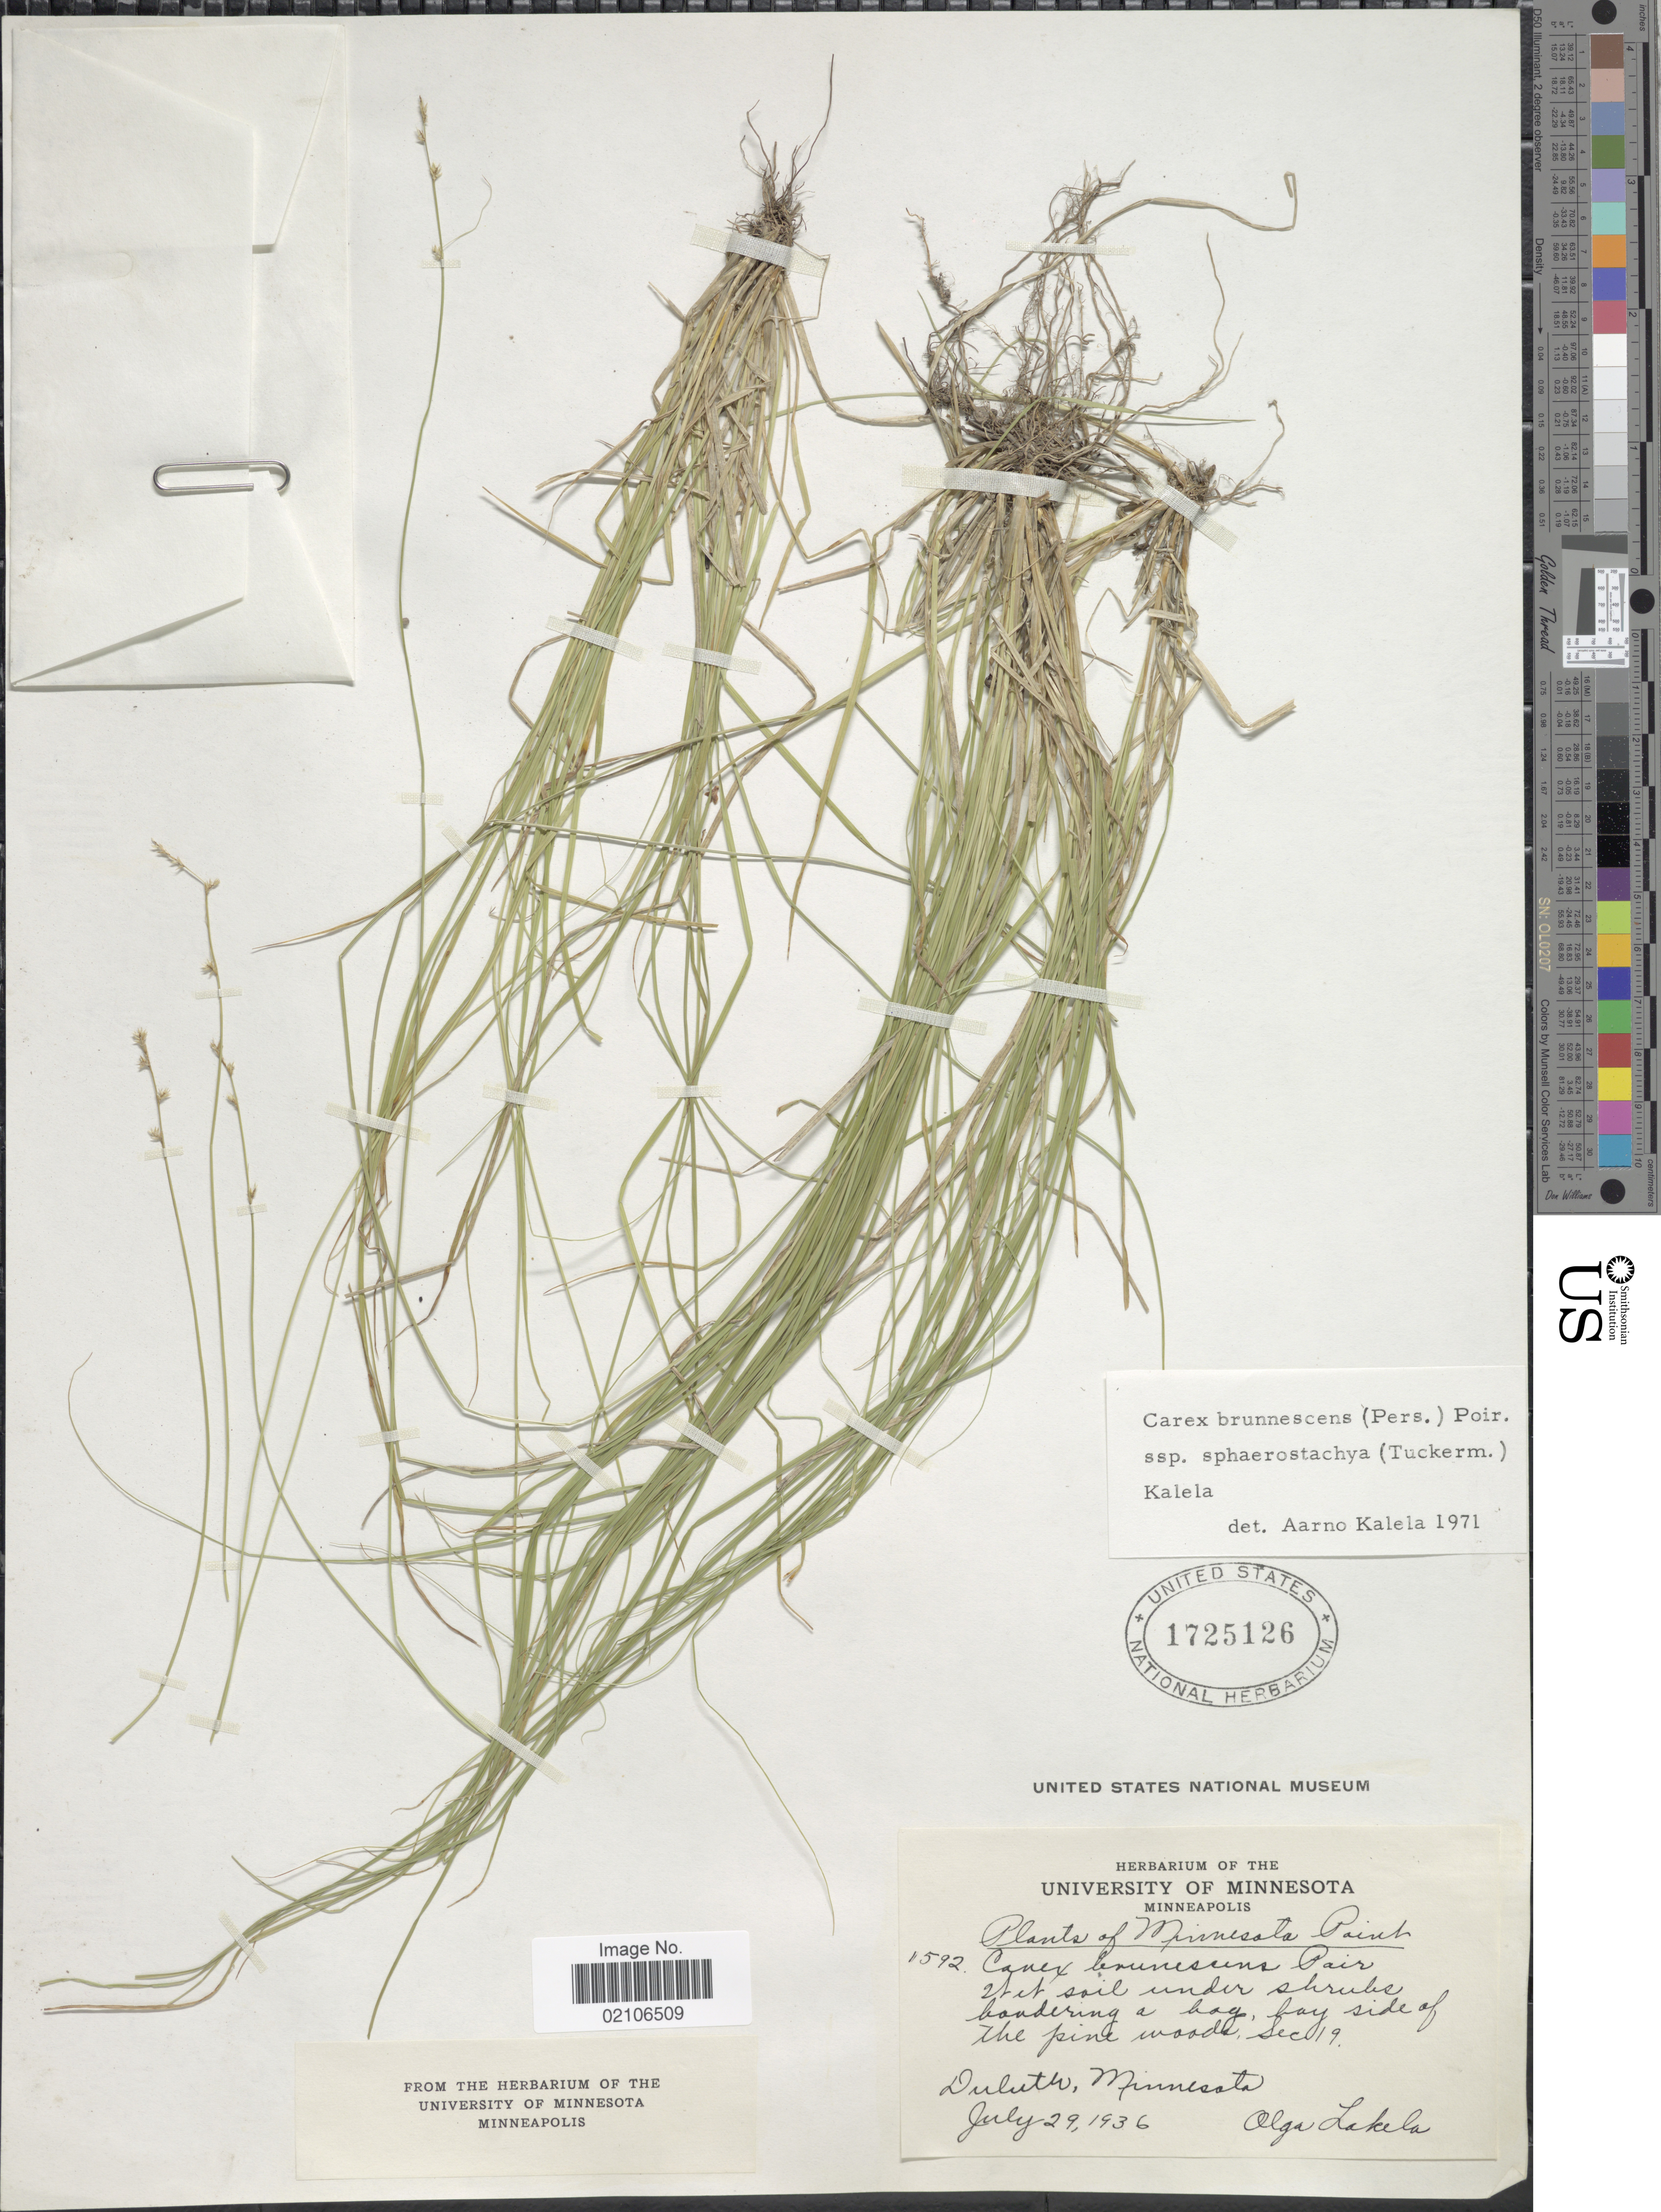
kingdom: Plantae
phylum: Tracheophyta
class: Liliopsida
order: Poales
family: Cyperaceae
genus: Carex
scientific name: Carex brunnescens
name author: (Pers.) Poir.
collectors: O. K. Lakela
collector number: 1592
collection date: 1936-07-29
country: United States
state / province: Minnesota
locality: Bay side of the pine woods, sec. 19, Duluth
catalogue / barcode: US 1725126